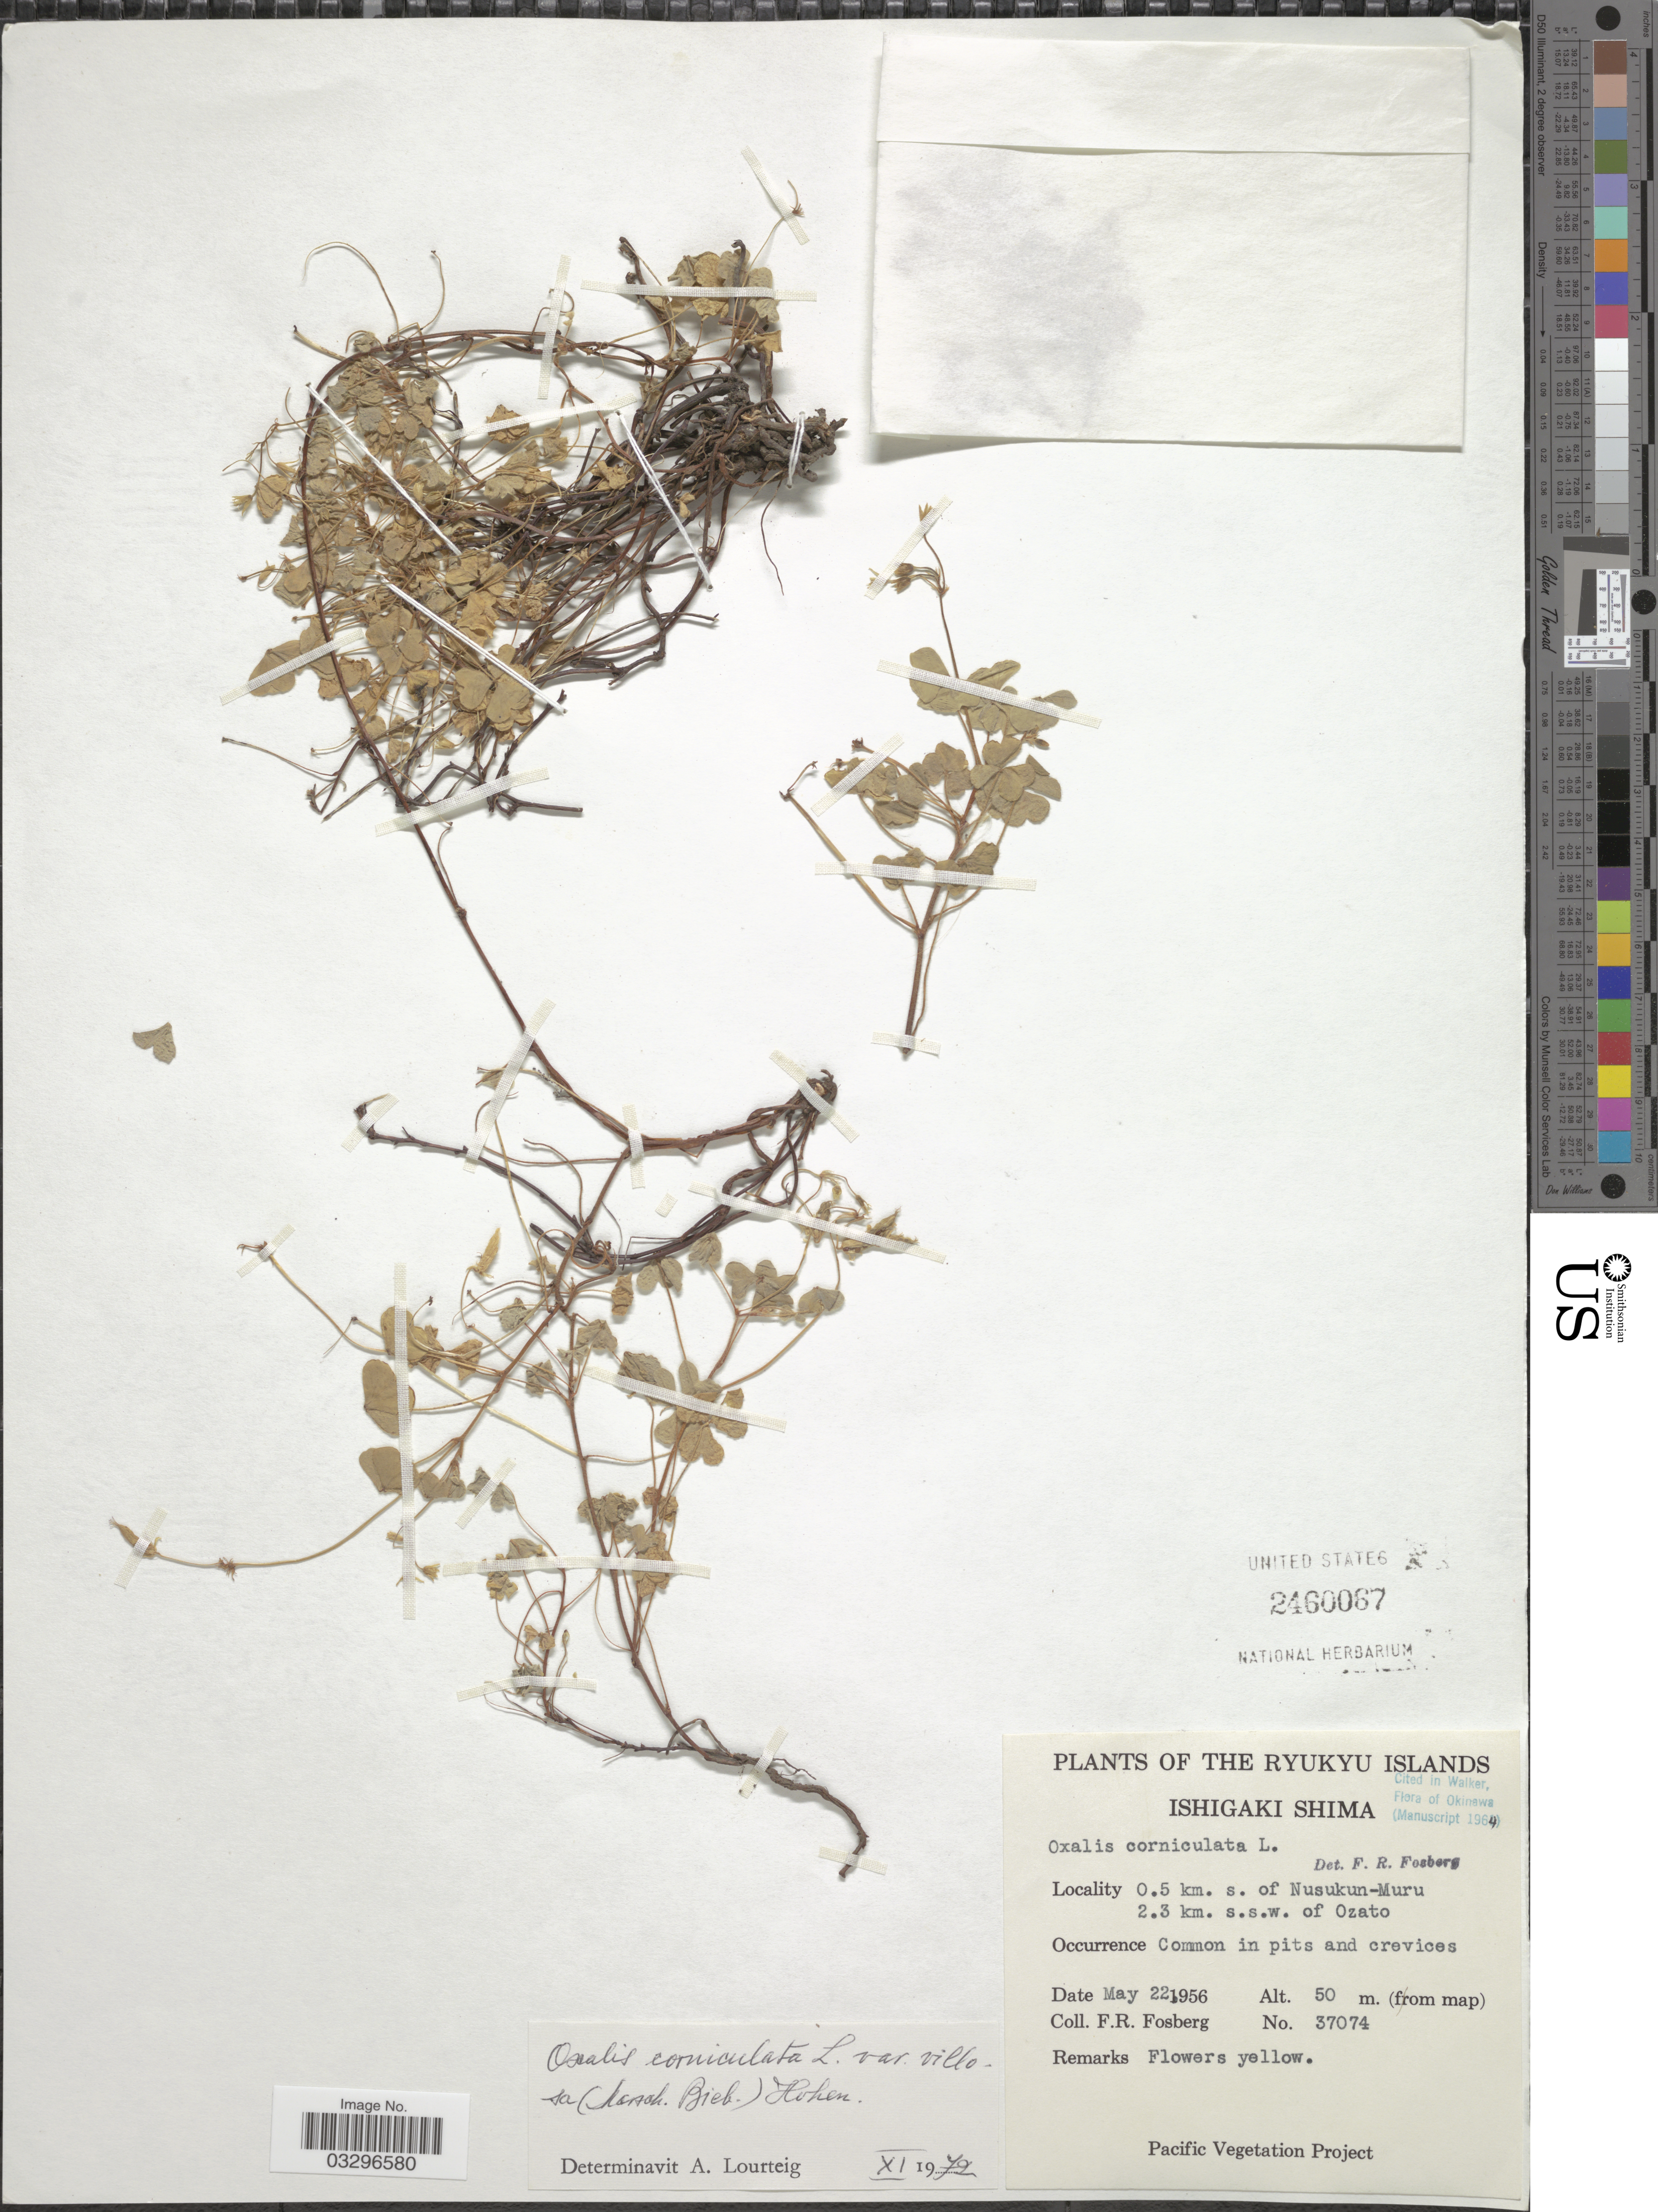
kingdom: Plantae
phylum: Tracheophyta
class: Magnoliopsida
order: Oxalidales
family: Oxalidaceae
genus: Oxalis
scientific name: Oxalis corniculata var. villosa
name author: (M. Bieb.) Hohen.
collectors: F. R. Fosberg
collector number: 37074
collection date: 1956-05-22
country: Japan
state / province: Okinawa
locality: The Ryukyu Islands. Ishigaki Shima. 0.5 km. s. of Nusukun-Muru 2.3 km. s.s.w. of Ozato.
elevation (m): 50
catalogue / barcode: US 2460067